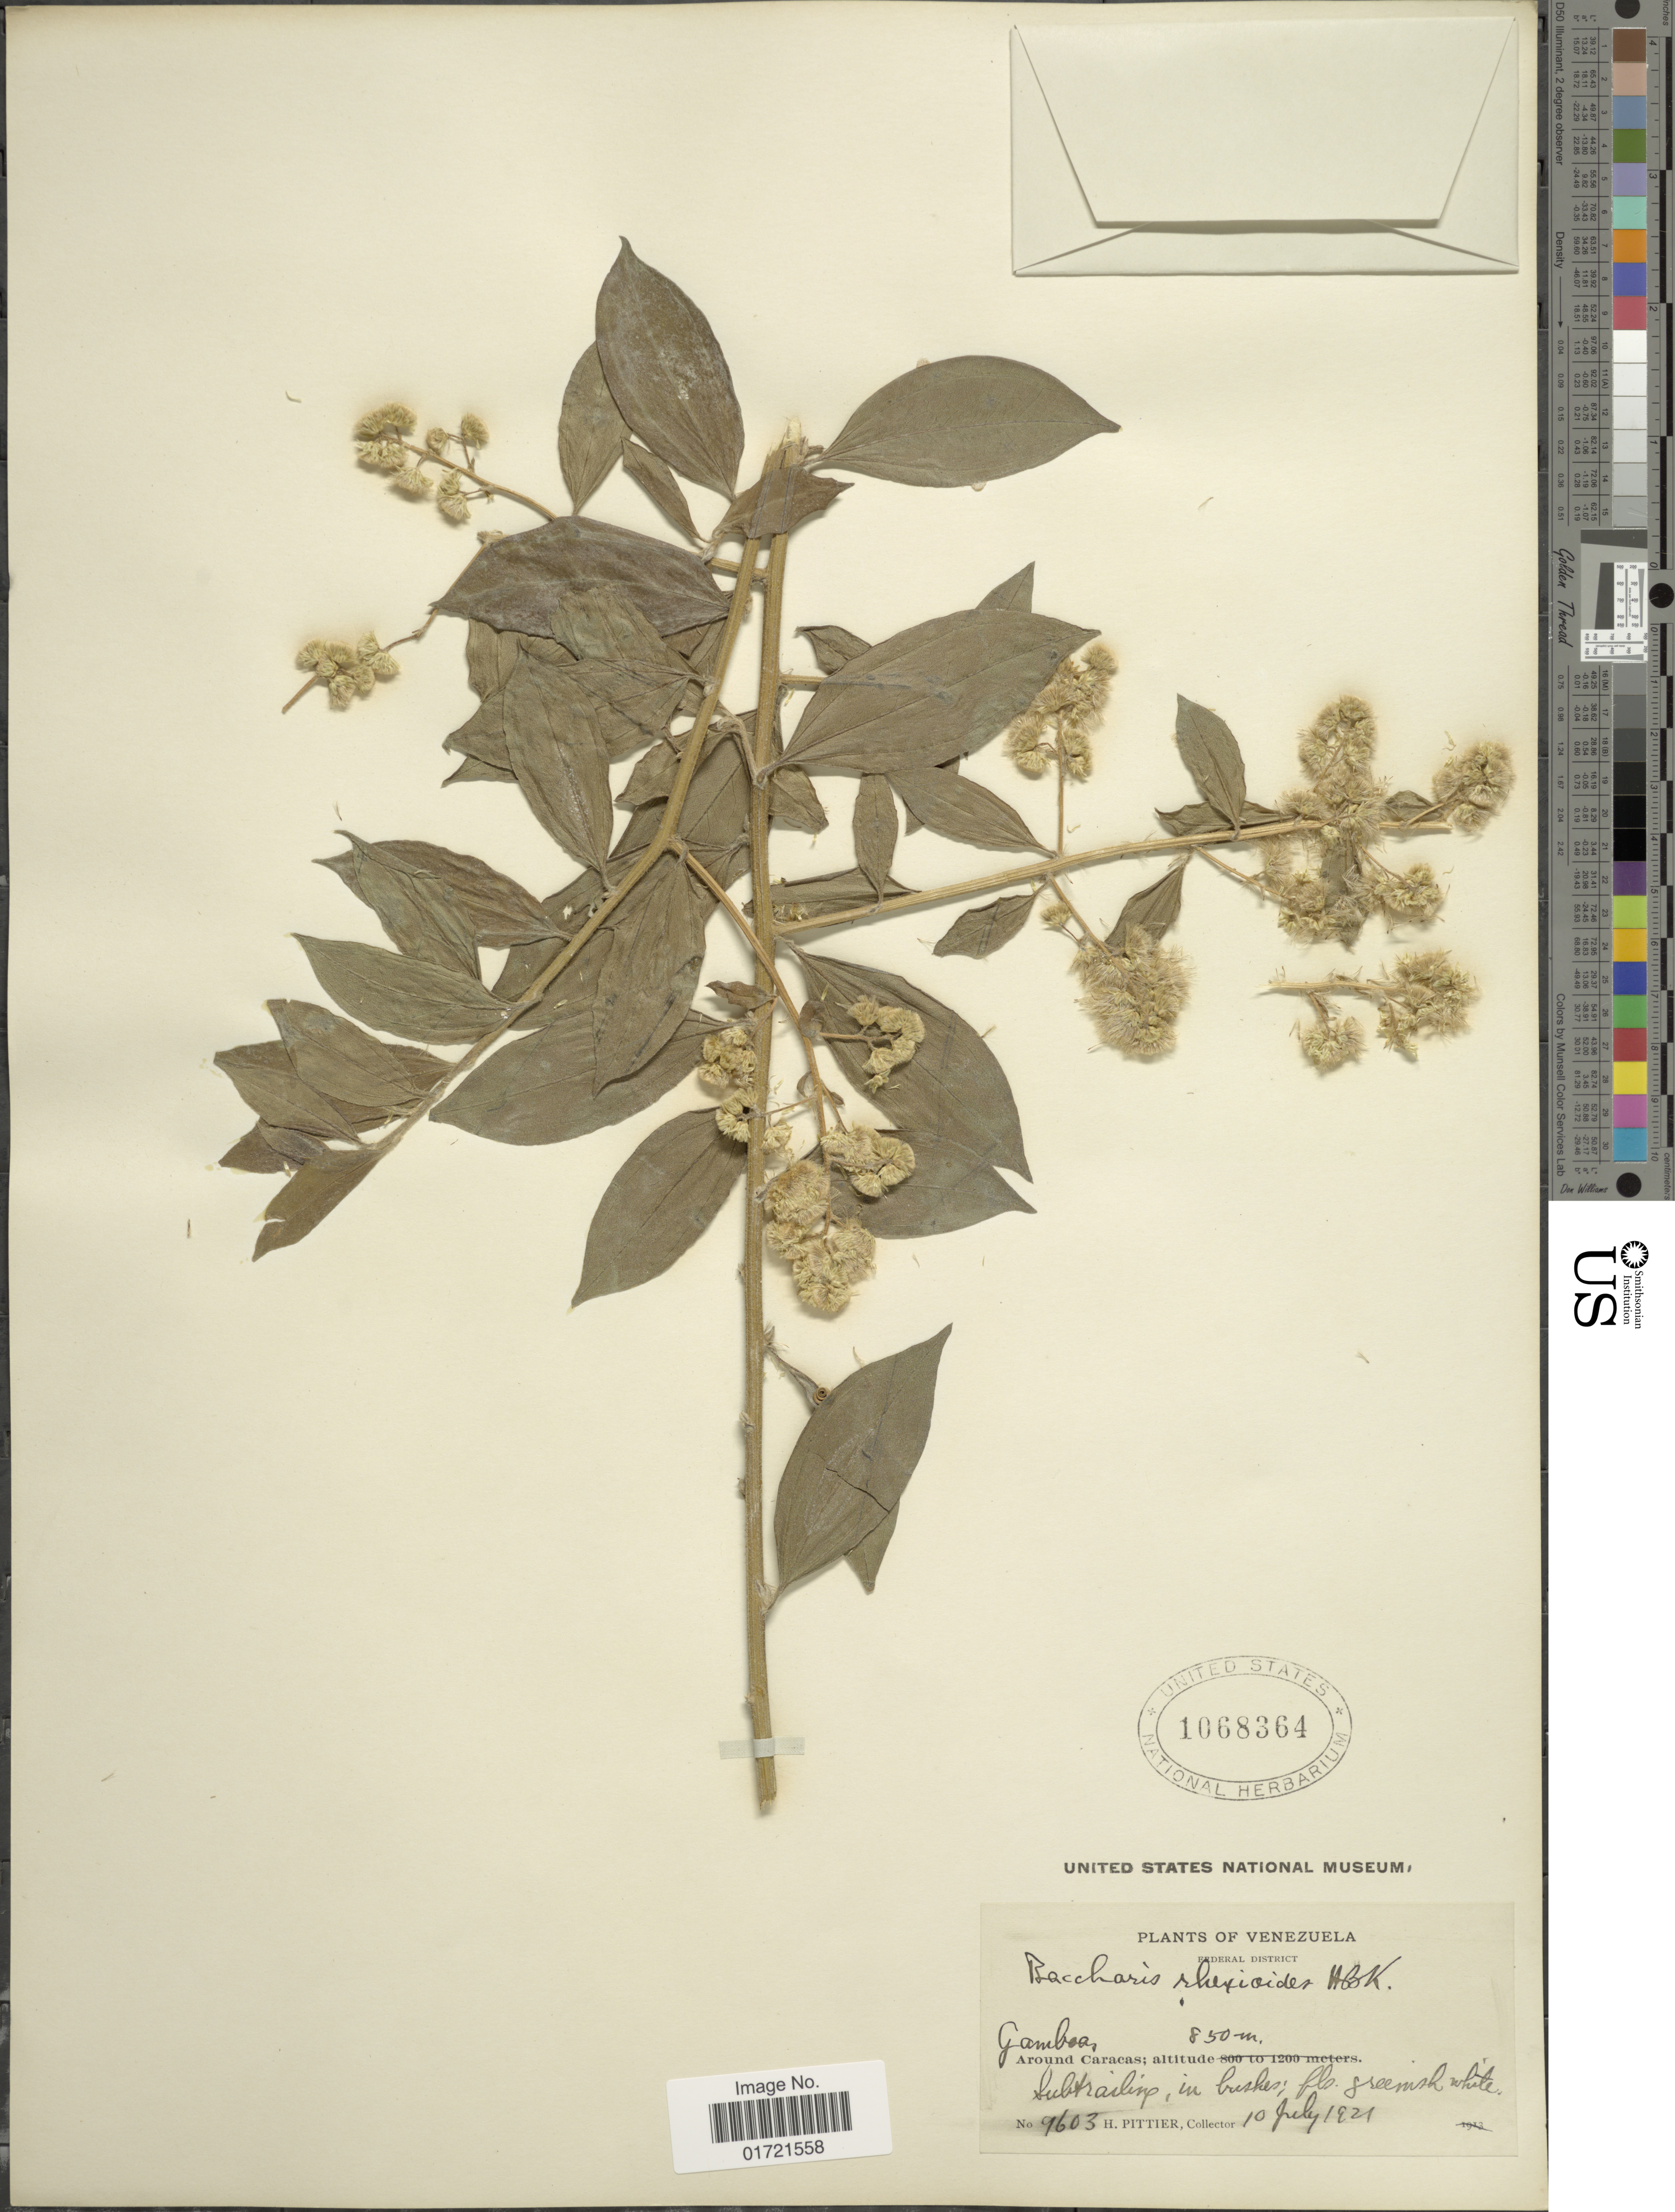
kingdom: Plantae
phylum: Tracheophyta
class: Magnoliopsida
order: Asterales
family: Asteraceae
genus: Baccharis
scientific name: Baccharis trinervis var. rhexioides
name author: (Kunth) Baker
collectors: H. F. Pittier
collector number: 9603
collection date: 1921-07-10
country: Venezuela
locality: Federal Dsitrict, Gamboa, Around Caracas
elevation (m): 850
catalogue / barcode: US 1068364